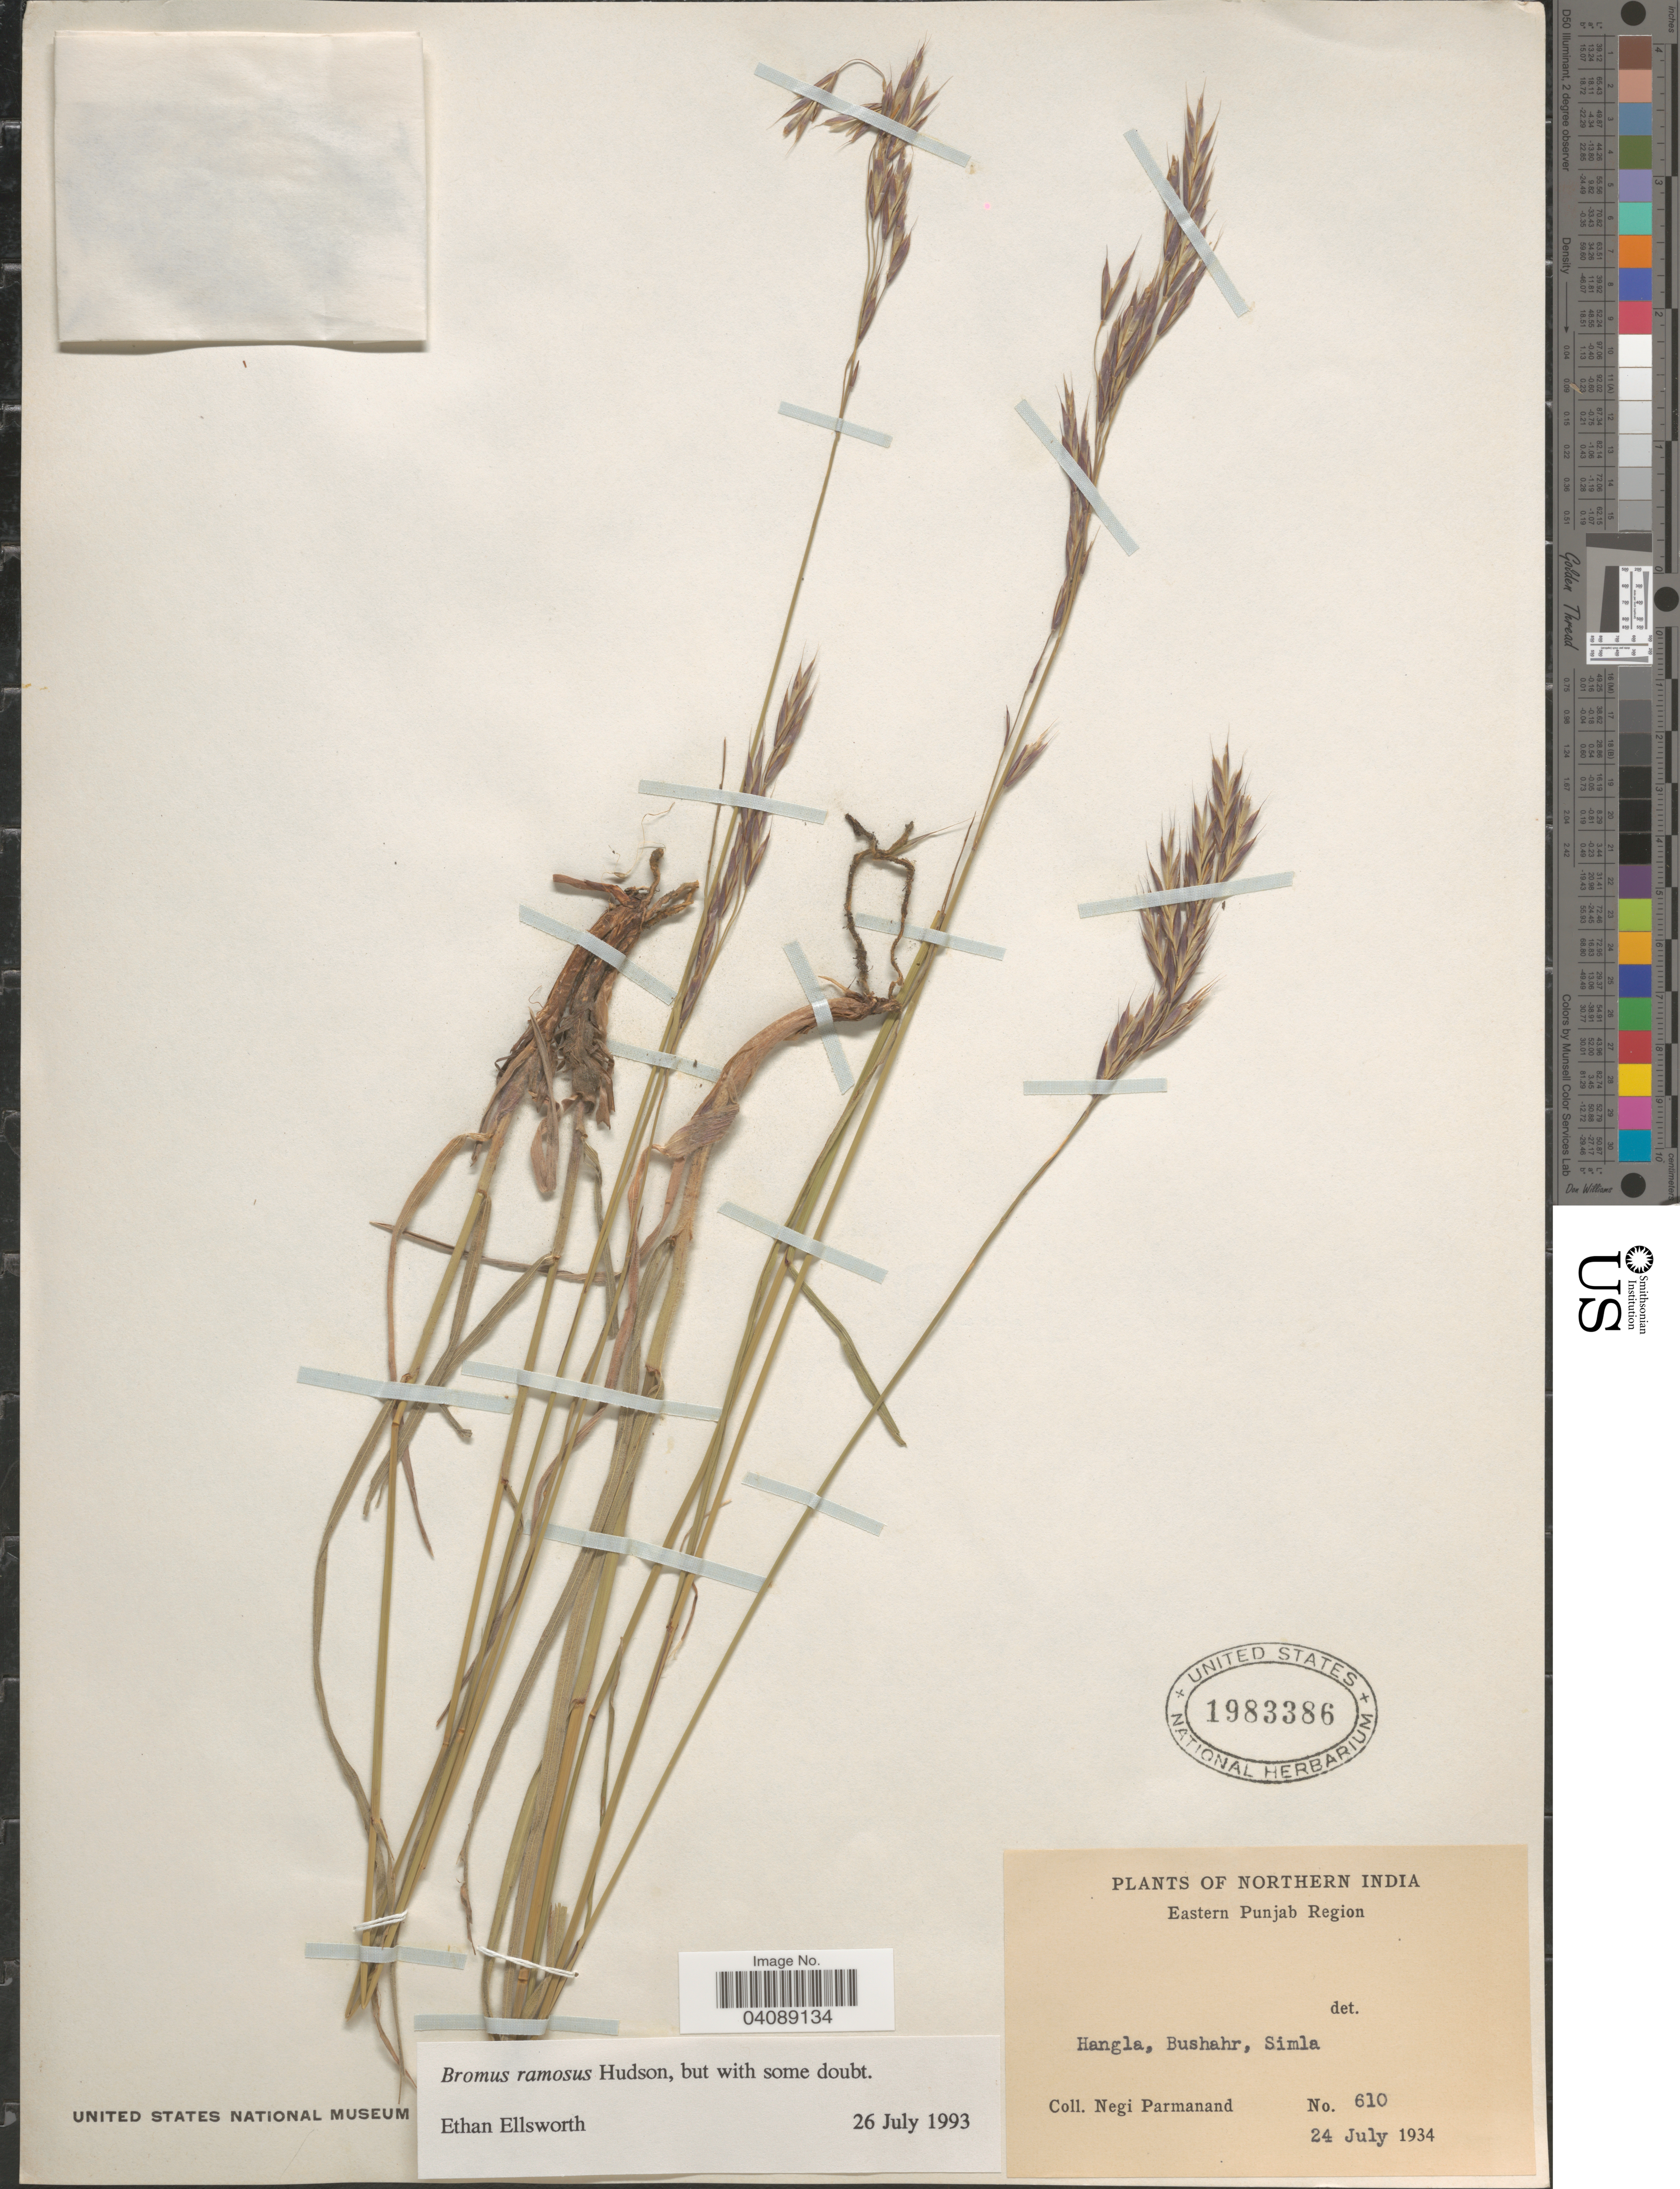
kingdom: Plantae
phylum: Tracheophyta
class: Liliopsida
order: Poales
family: Poaceae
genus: Bromus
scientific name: Bromus ramosus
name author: Huds.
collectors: N. Parmanand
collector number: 610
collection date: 1934-07-24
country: India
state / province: Himachal Pradesh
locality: Northern India. Eastern Punjab Region. Hangla, Bushahr, Simla.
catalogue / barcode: US 1983386